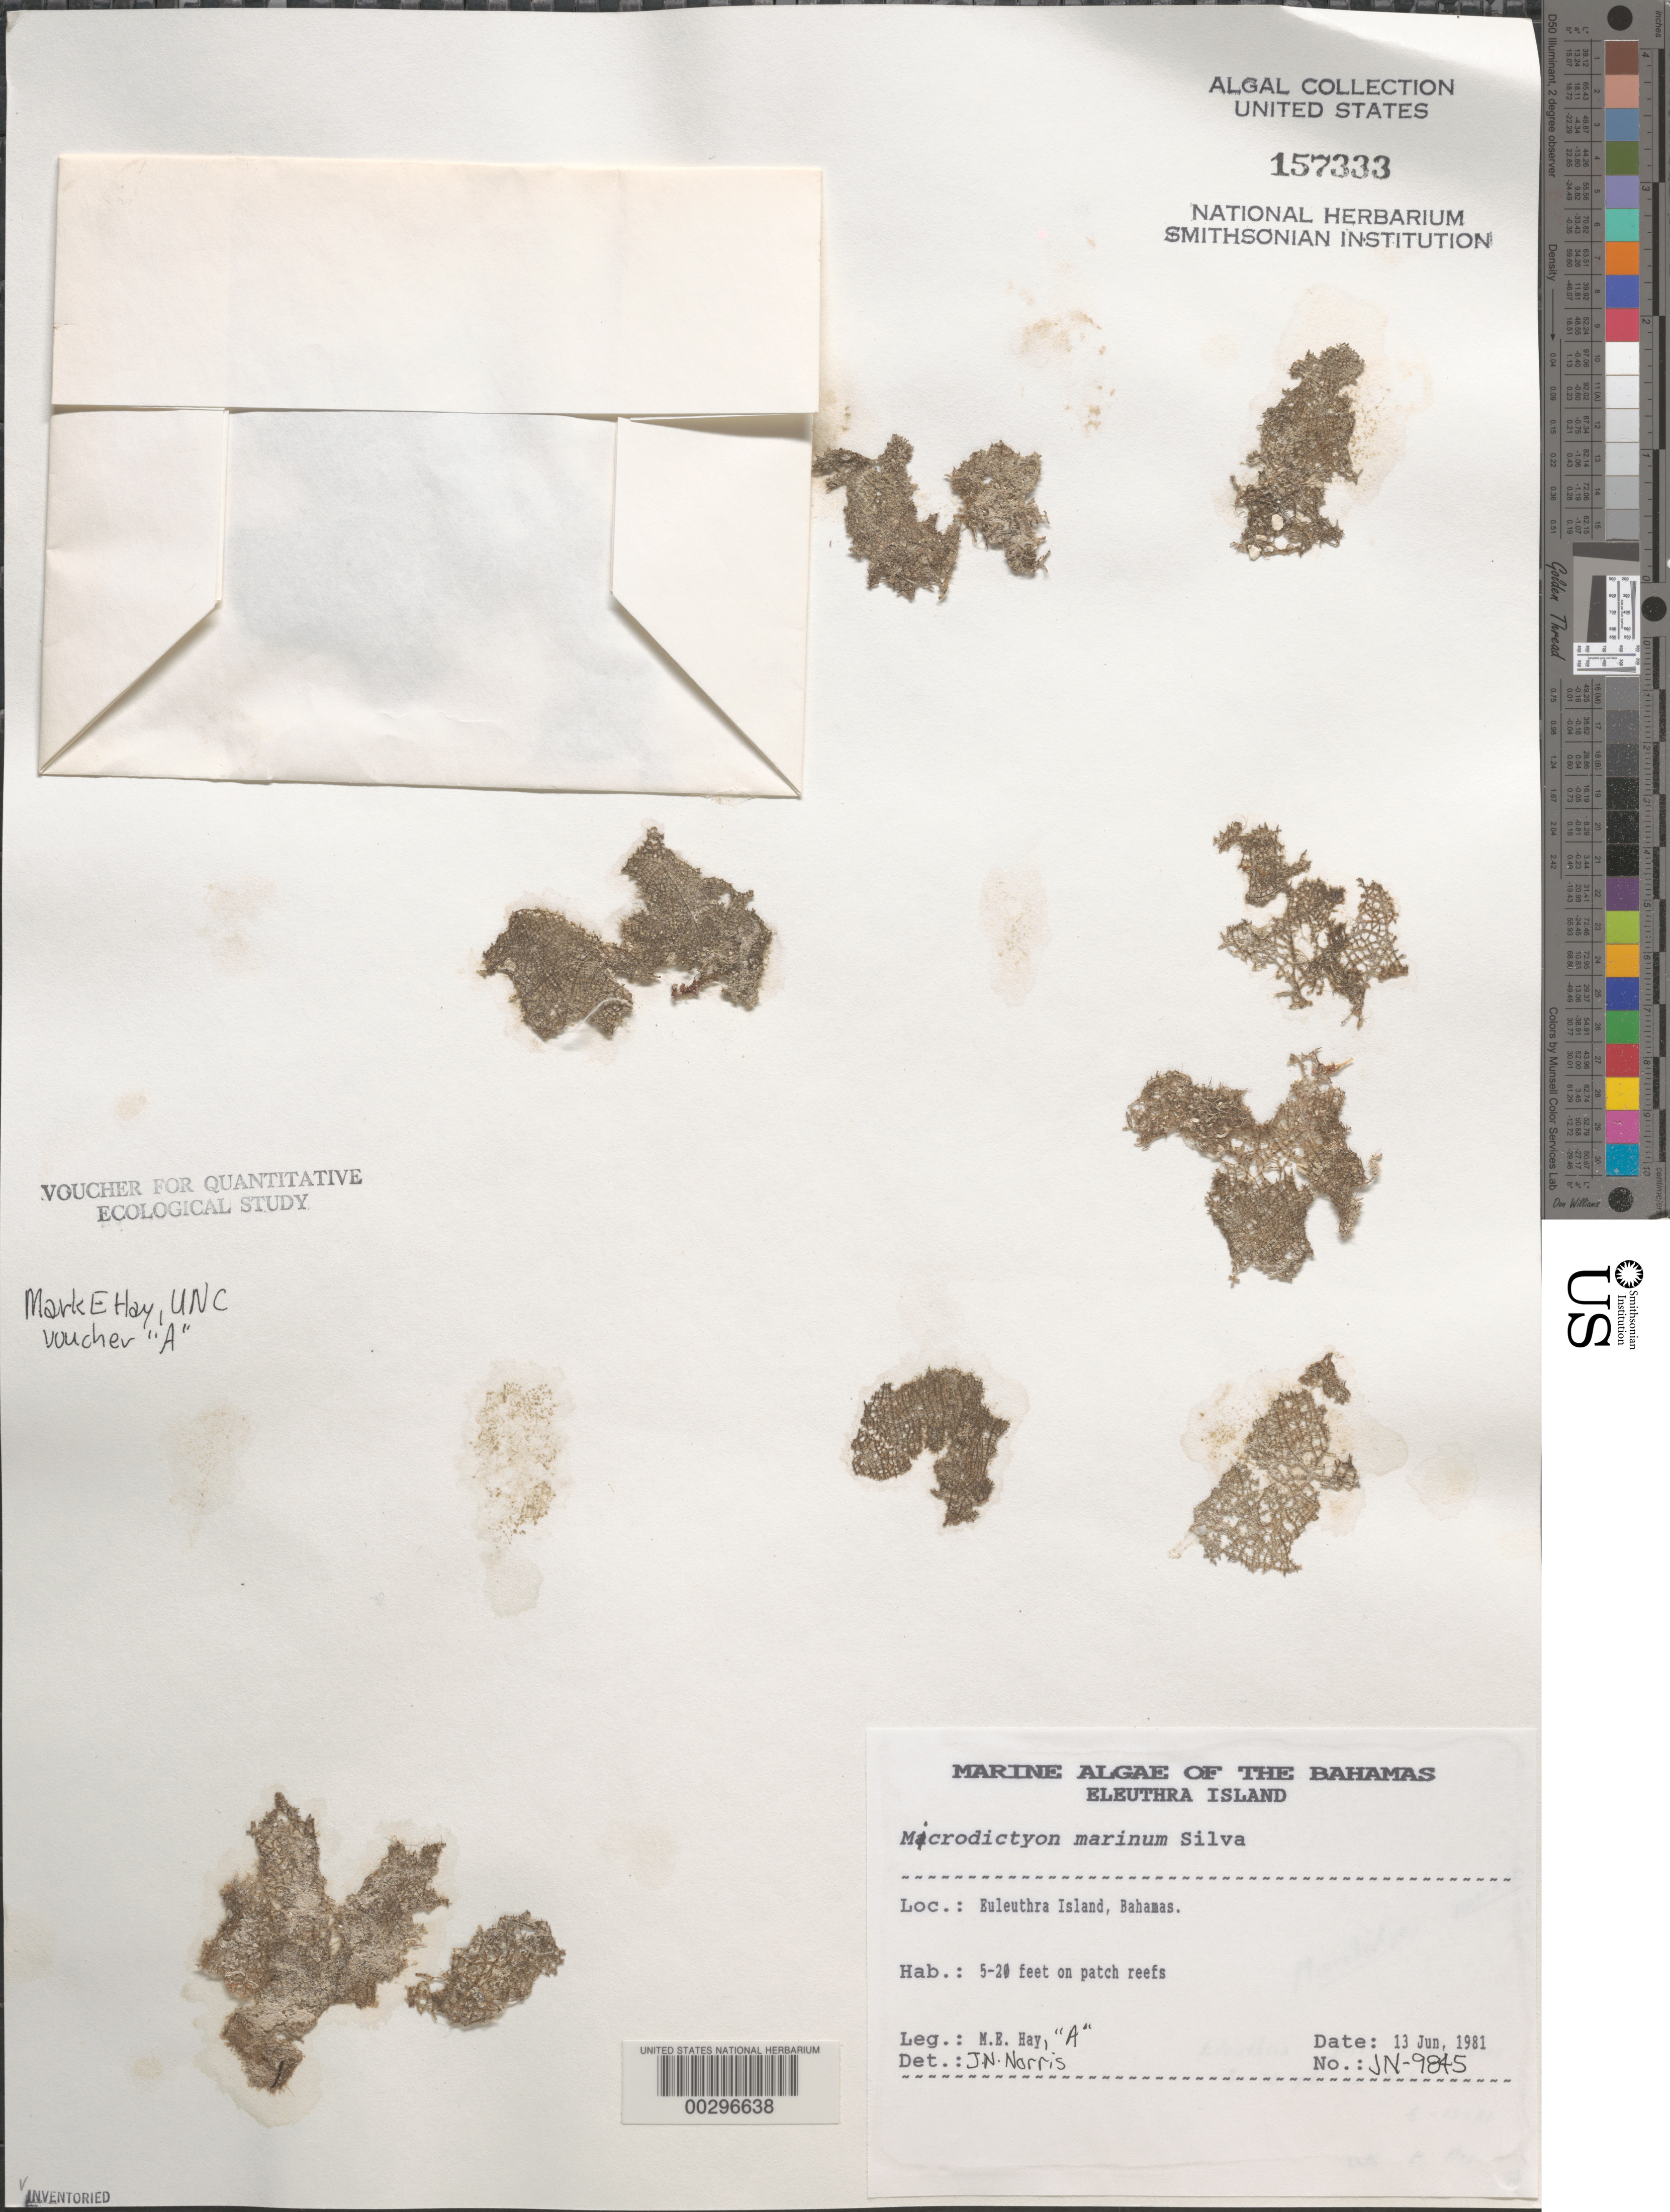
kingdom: Plantae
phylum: Chlorophyta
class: Ulvophyceae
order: Cladophorales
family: Anadyomenaceae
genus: Microdictyon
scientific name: Microdictyon marinum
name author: (Bory) P.C. Silva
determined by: Norris, James N.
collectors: M. E. Hay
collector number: JN-9846 & MEH A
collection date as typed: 13 Jan 1981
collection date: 1981-01-13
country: Bahamas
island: Eleuthera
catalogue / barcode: US 157333